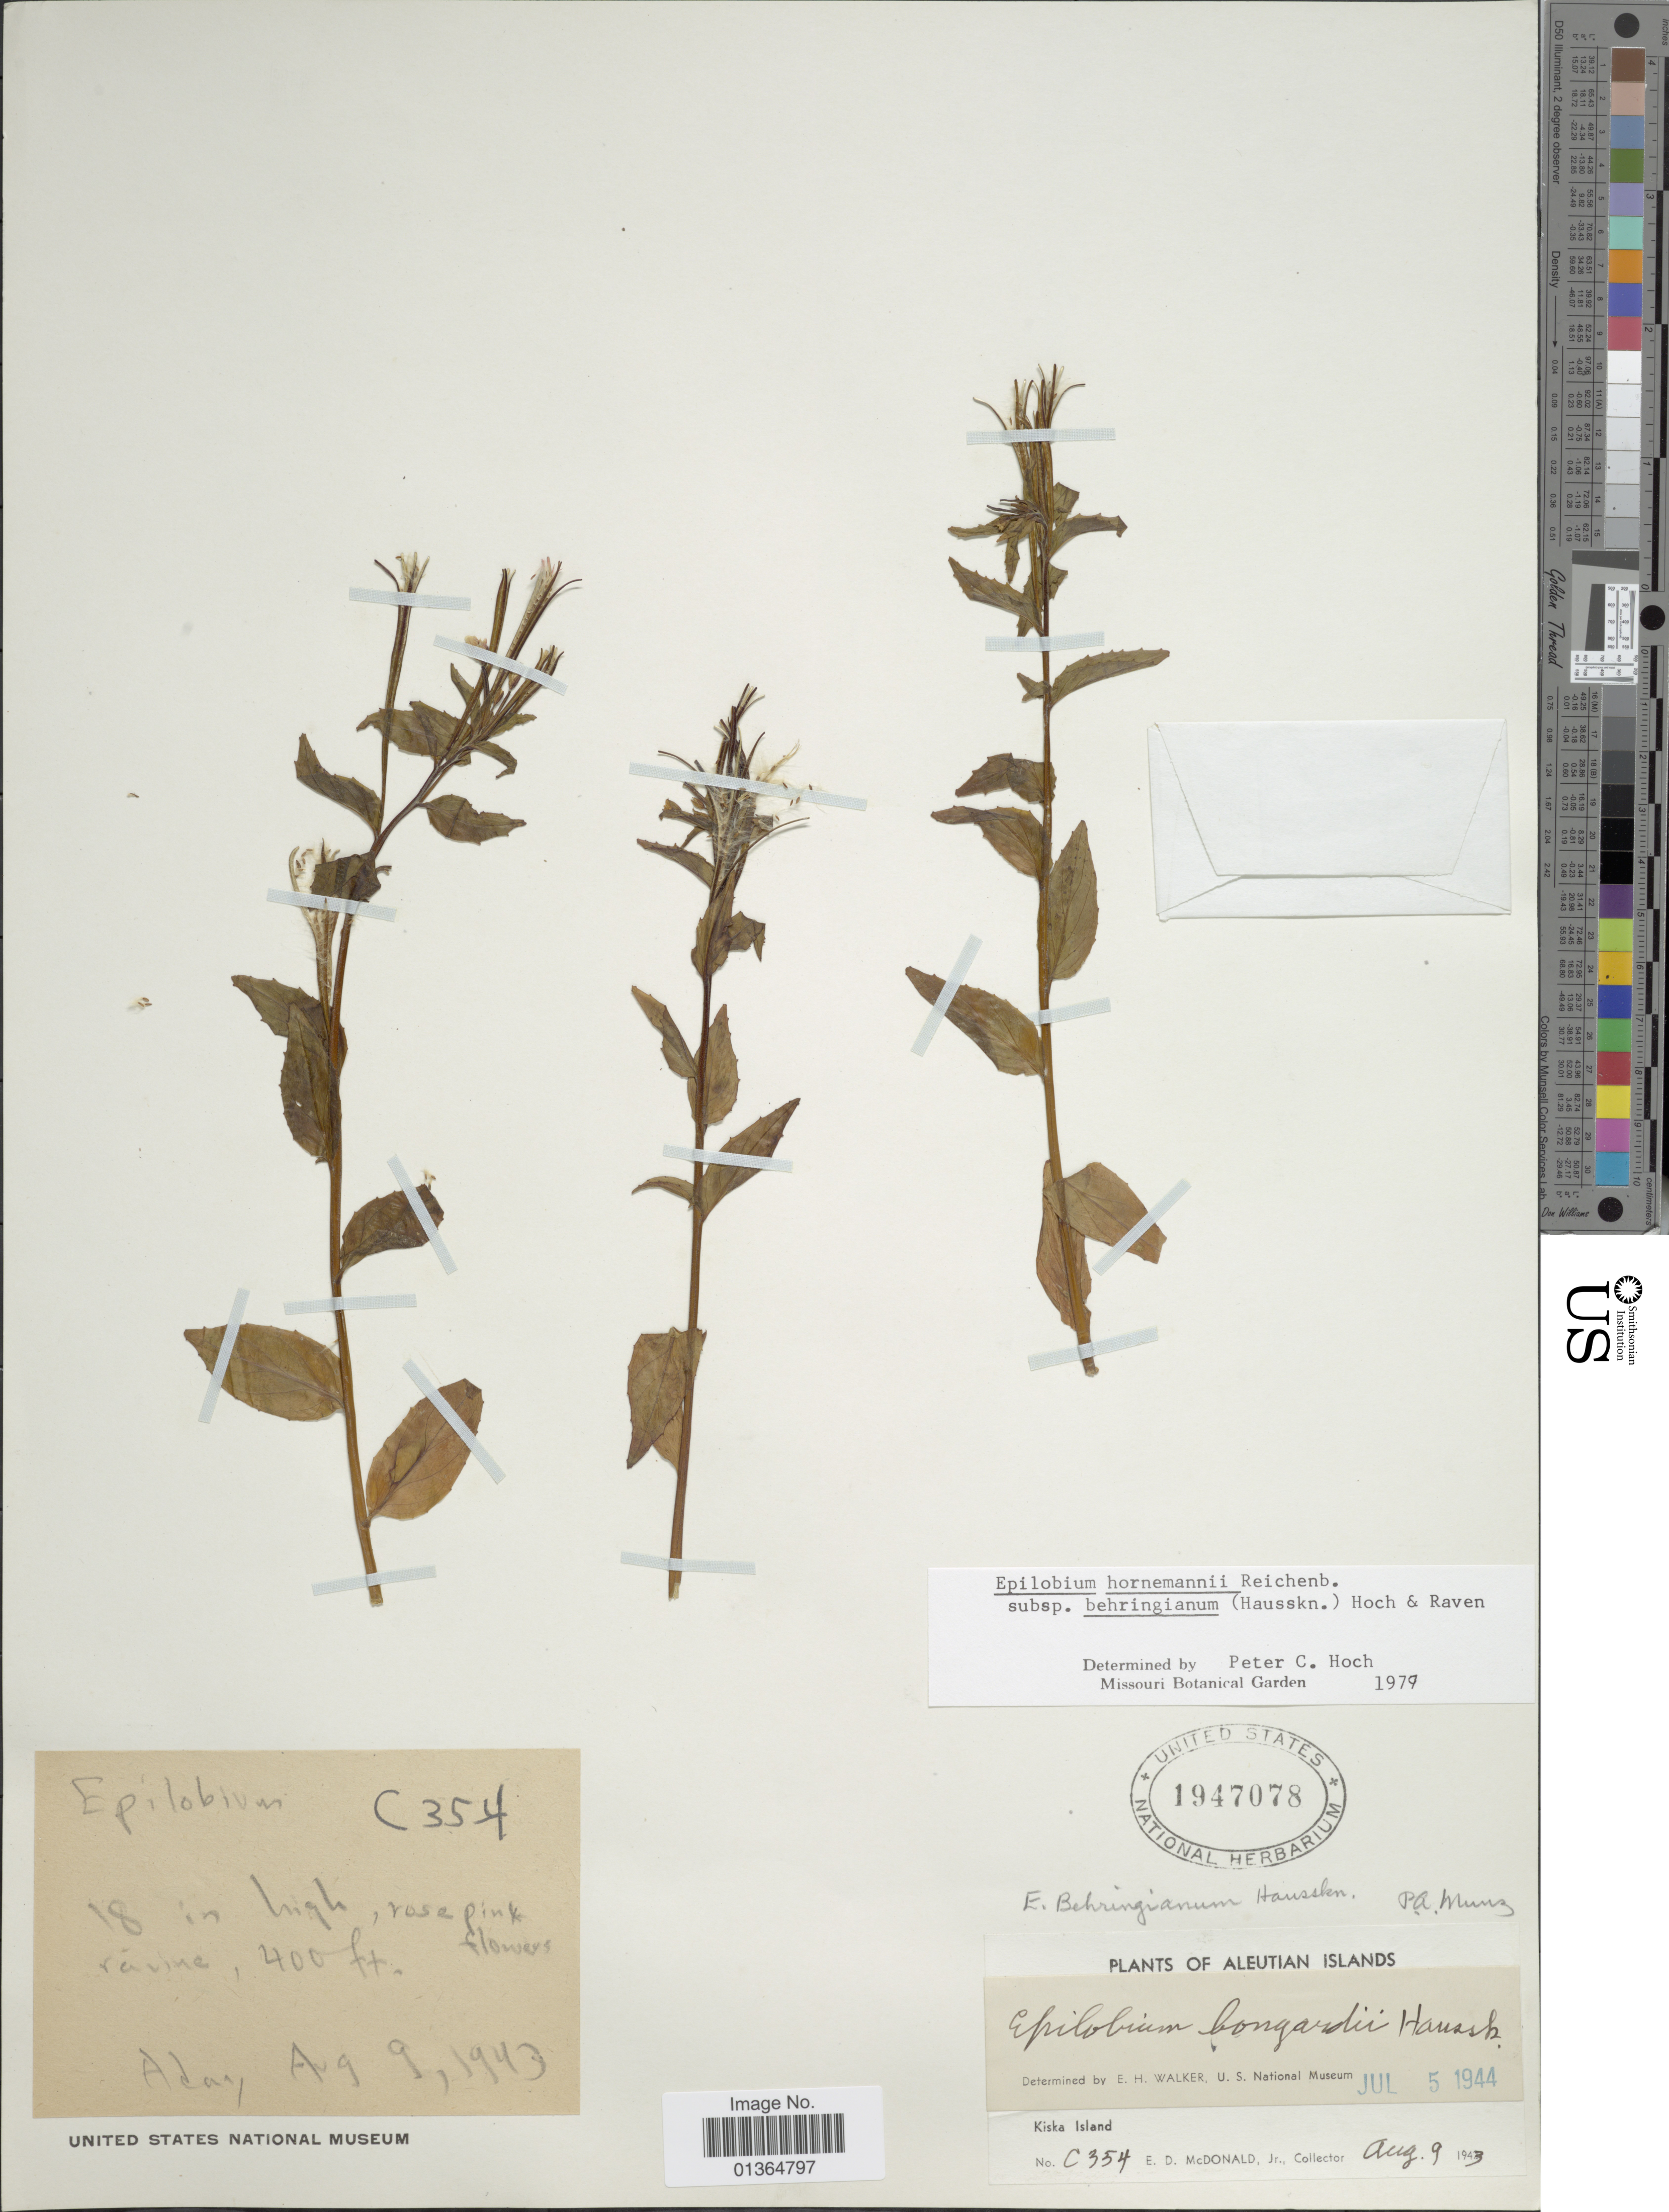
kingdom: Plantae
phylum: Tracheophyta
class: Magnoliopsida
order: Myrtales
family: Onagraceae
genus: Epilobium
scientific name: Epilobium hornemannii subsp. behringianum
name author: (Hausskn.) Hoch & P.H. Raven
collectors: E. D. McDonald Jr.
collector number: C354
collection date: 1943-08-09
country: United States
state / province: Alaska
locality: Aleutian Islands. Kiska Island.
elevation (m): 122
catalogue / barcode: US 1947078